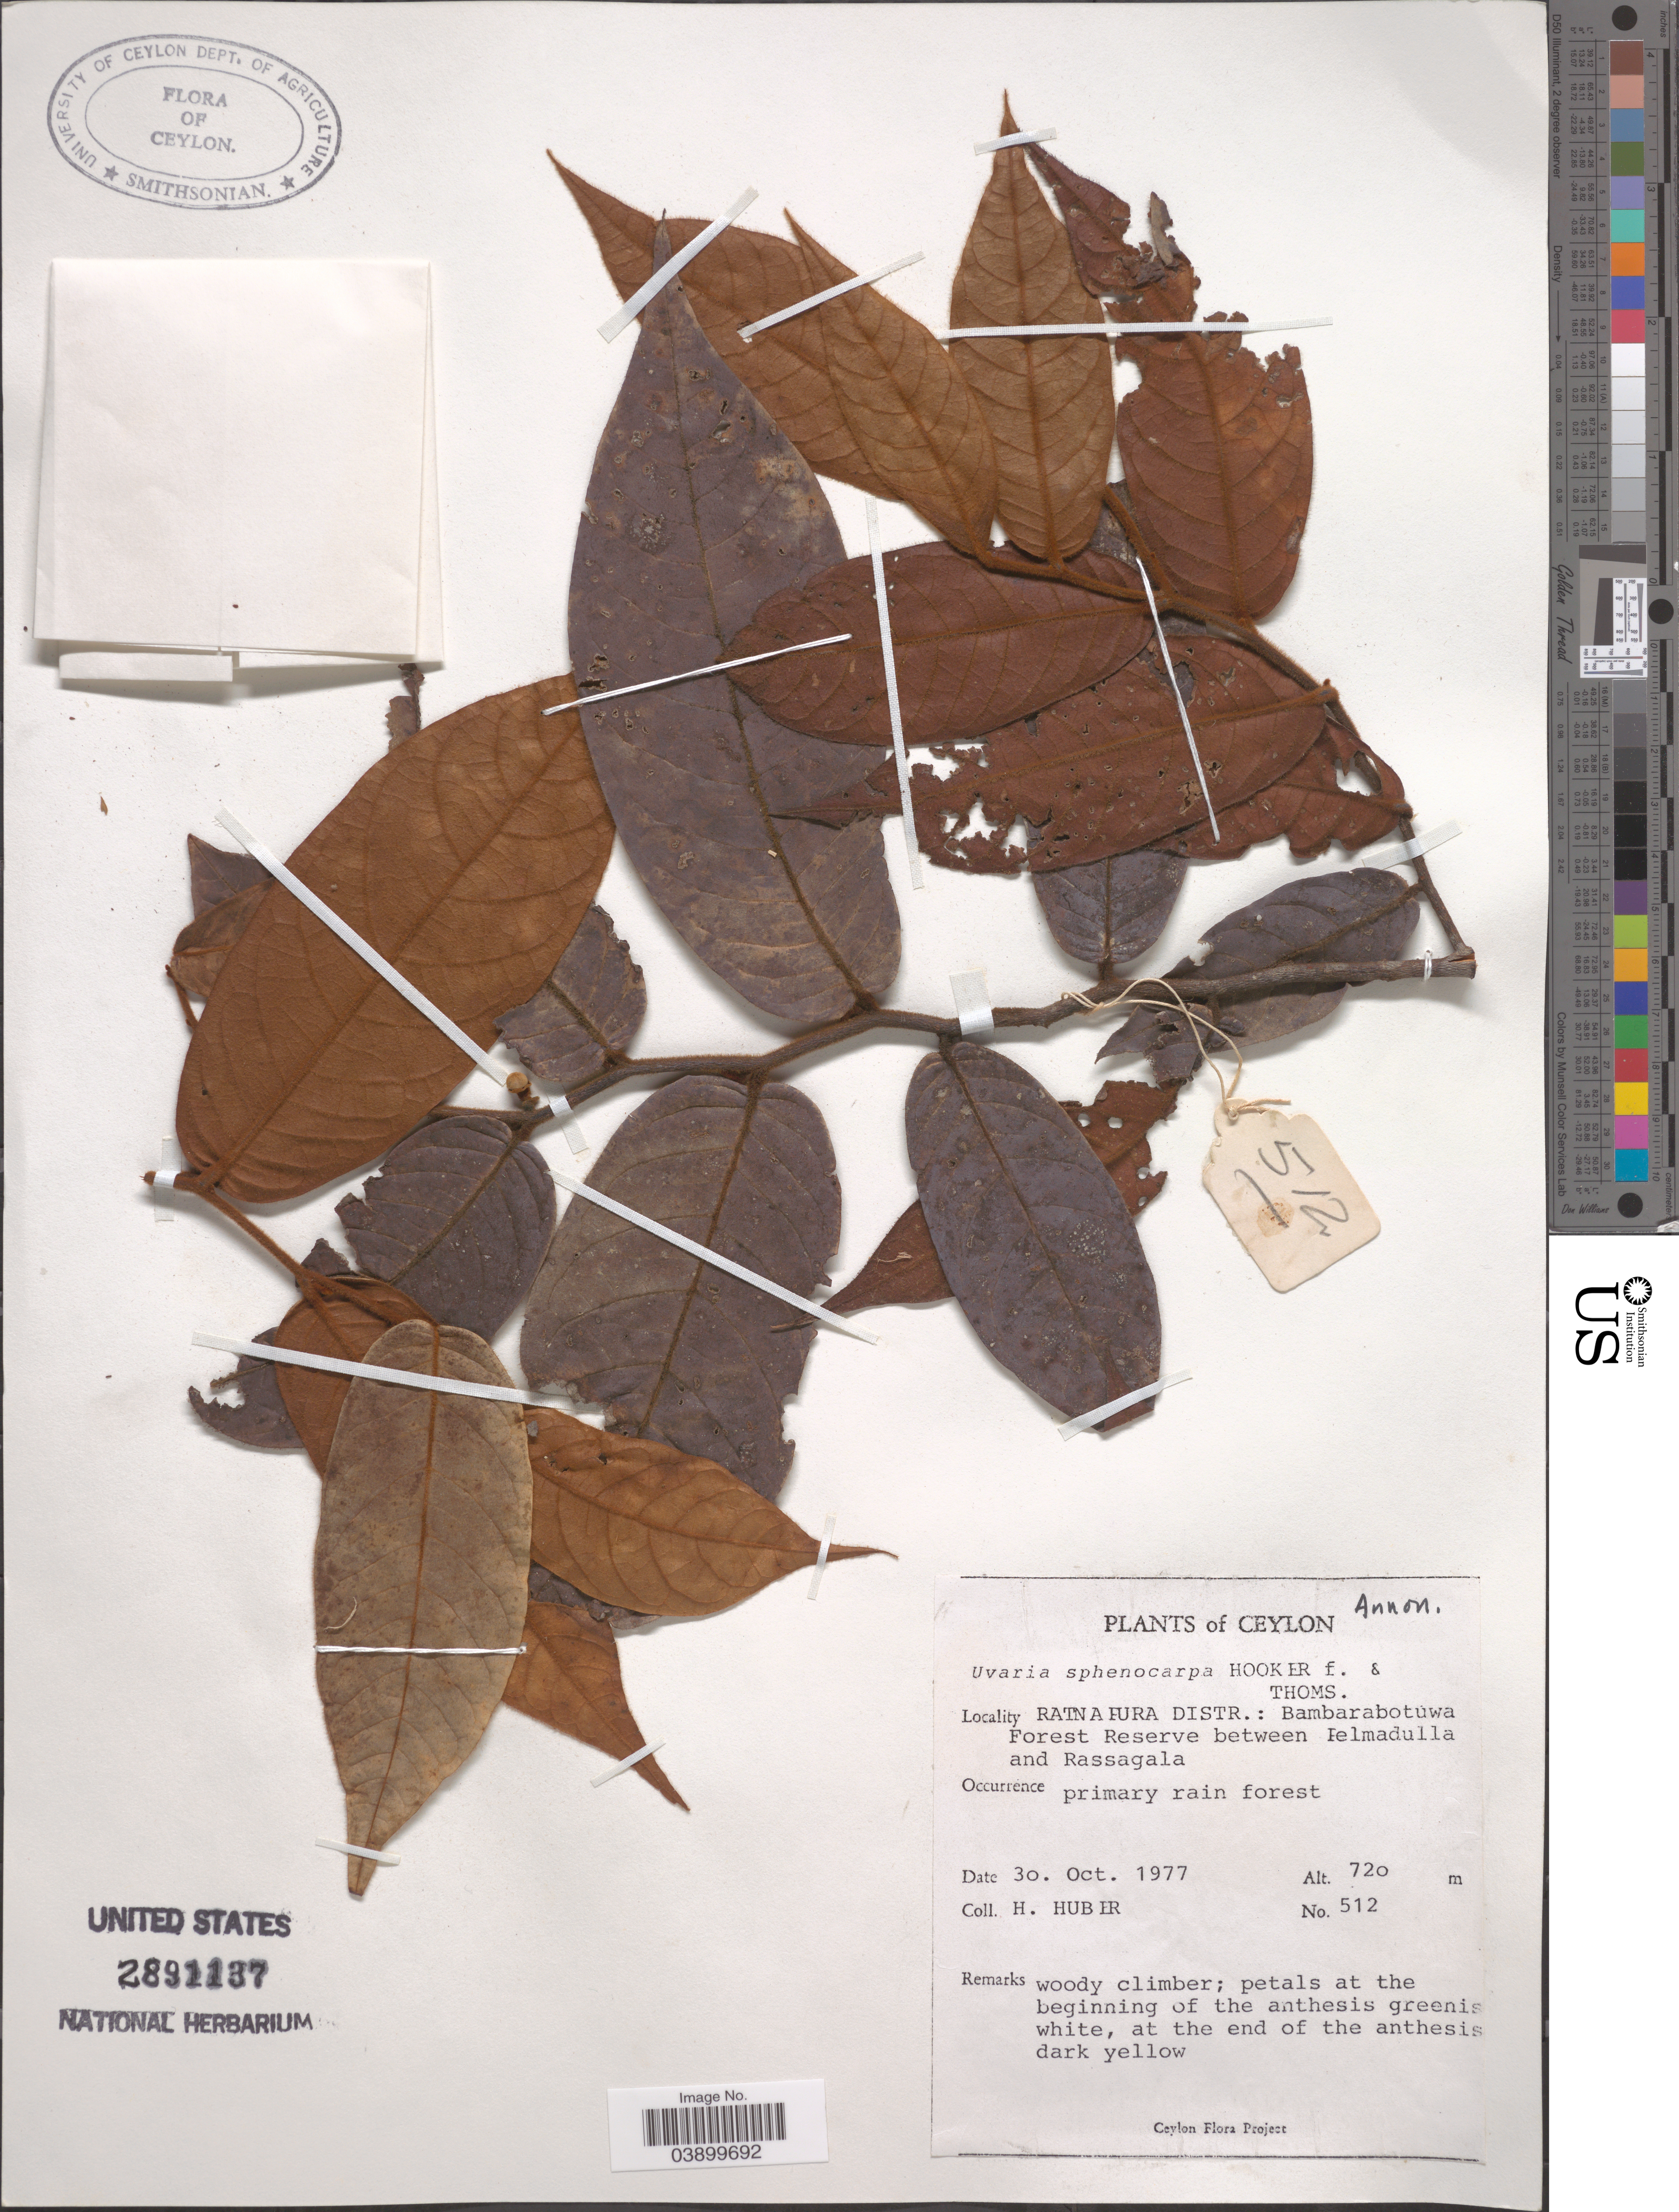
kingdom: Plantae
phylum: Tracheophyta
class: Magnoliopsida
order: Magnoliales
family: Annonaceae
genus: Uvaria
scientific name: Uvaria sphenocarpa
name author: Hook. & Thomson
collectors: H. Huber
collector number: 512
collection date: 1977-10-30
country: Sri Lanka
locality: Ceylon. Ratnapura Distr.: Bambarabotuwa Forest Reserve between [illegible text]elmadulla and Rassagala.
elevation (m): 720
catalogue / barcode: US 2891137